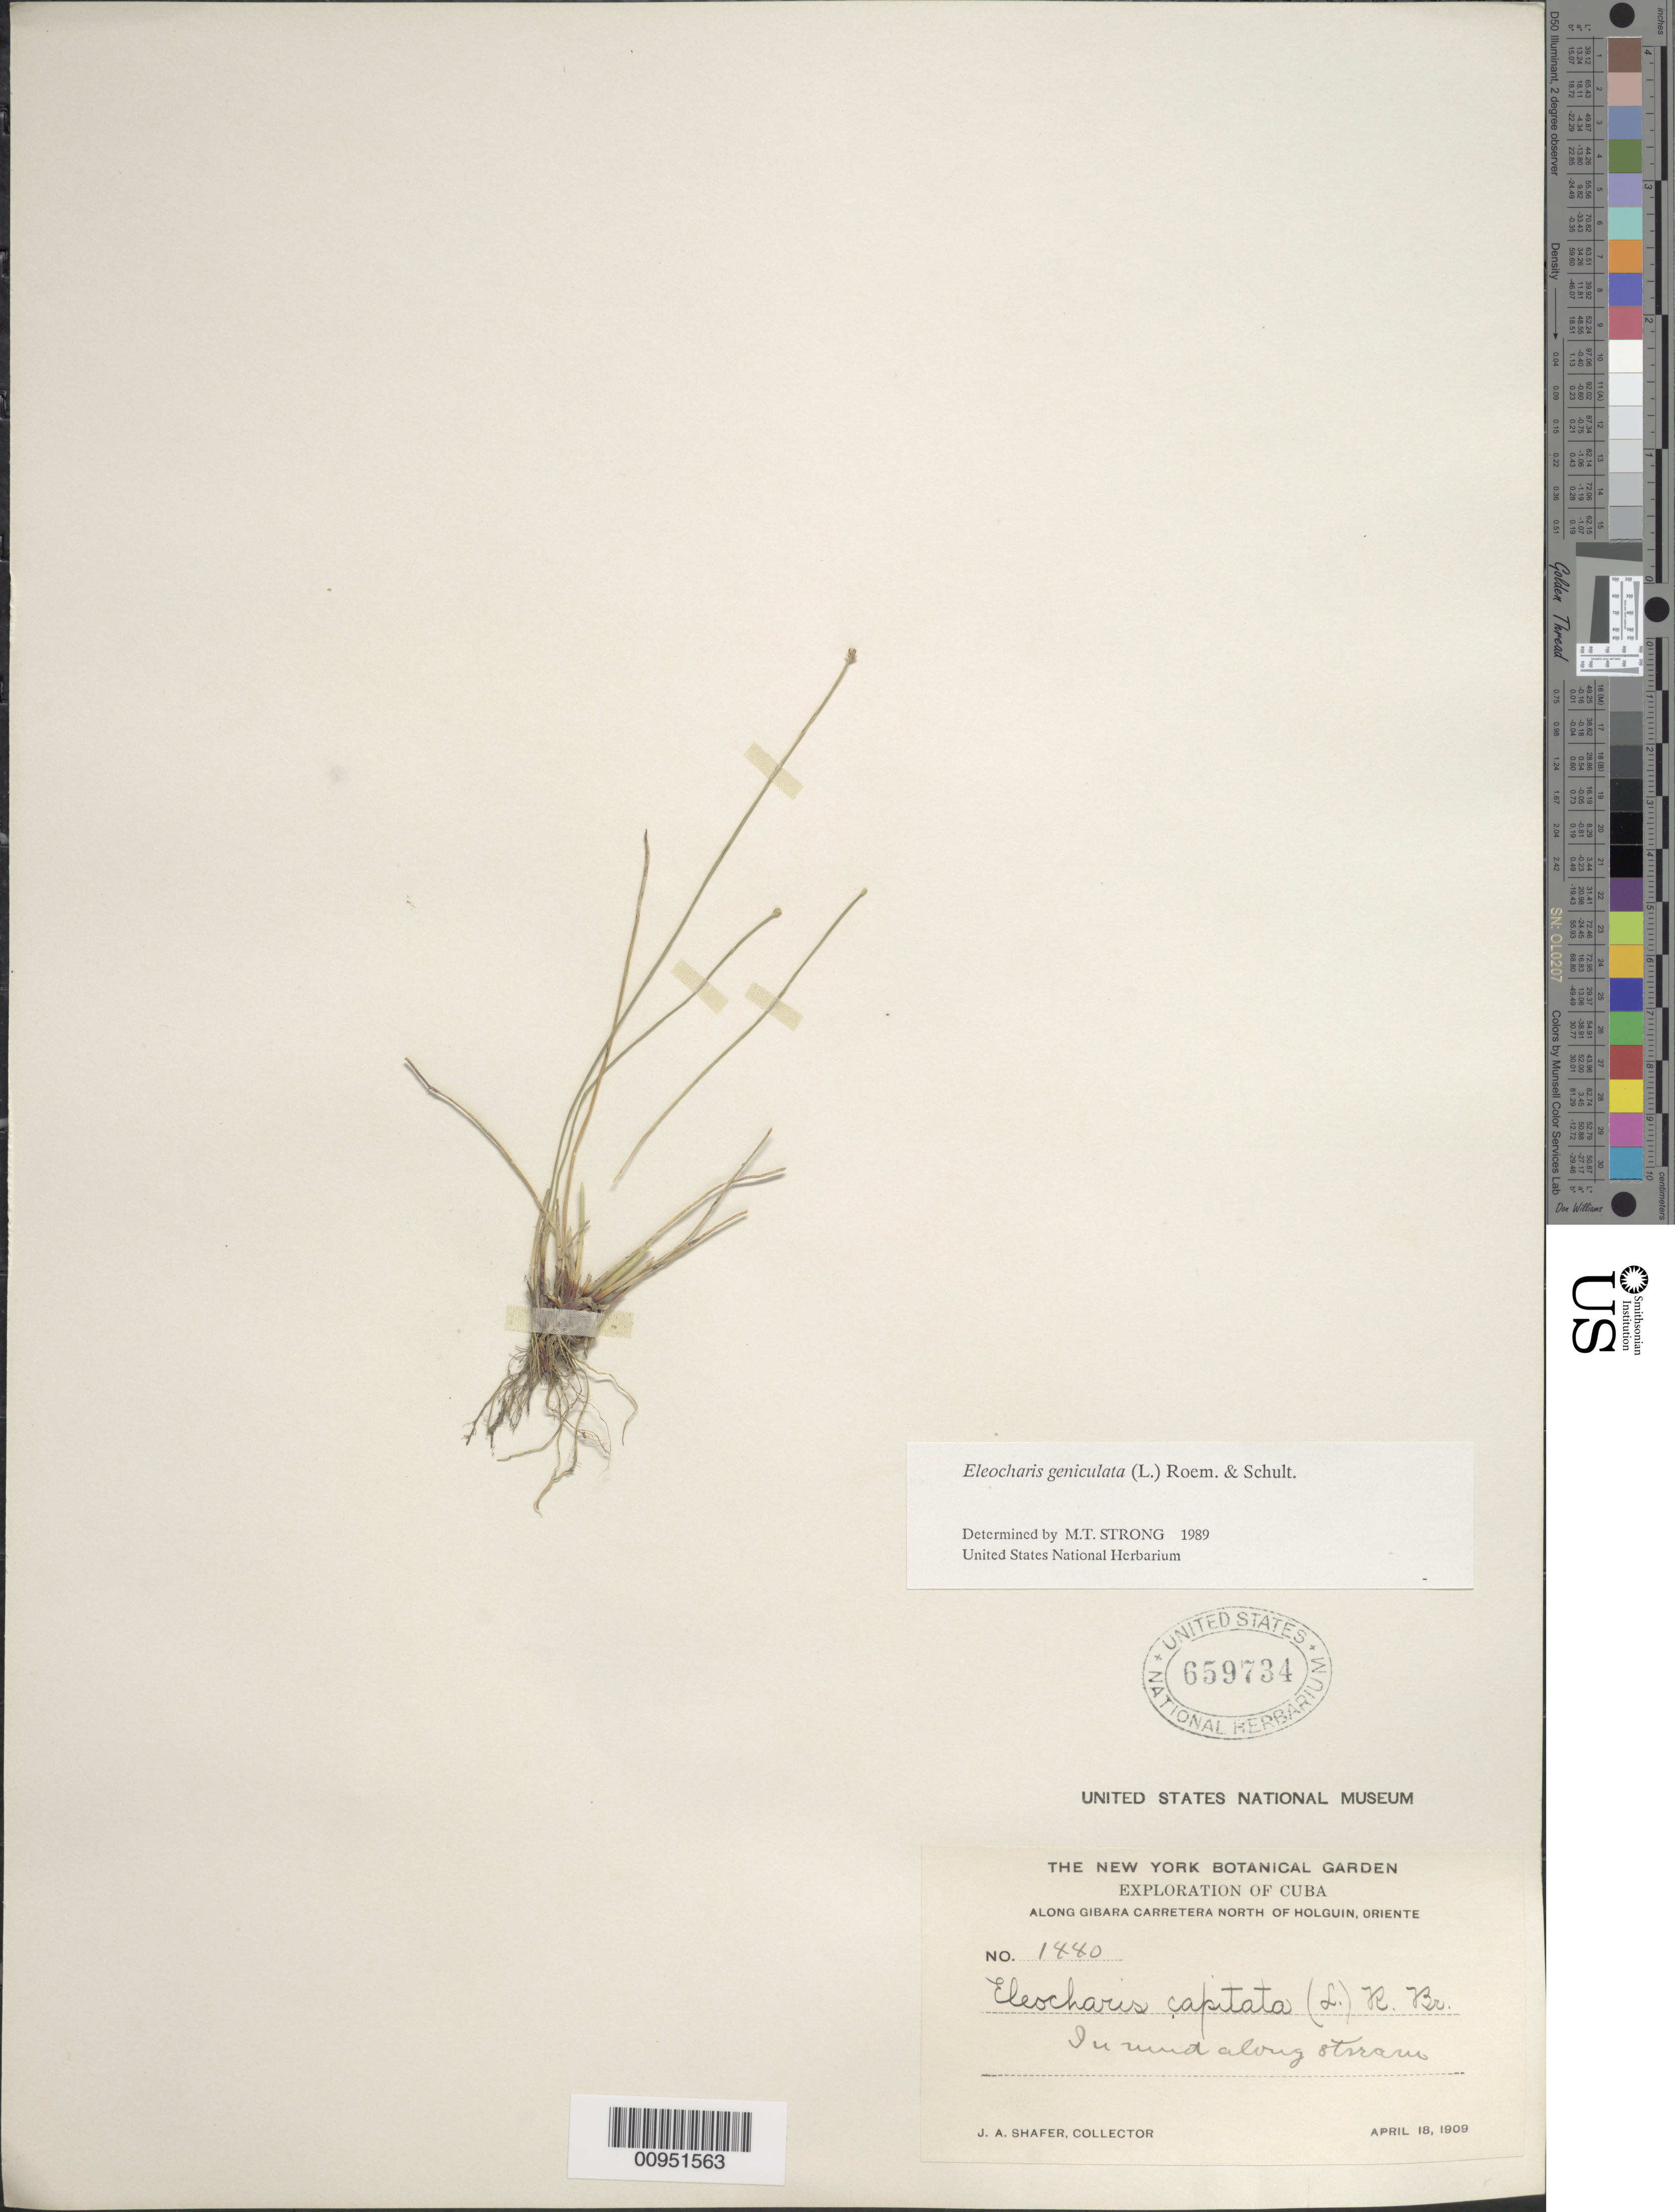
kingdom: Plantae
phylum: Tracheophyta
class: Liliopsida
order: Poales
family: Cyperaceae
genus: Eleocharis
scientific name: Eleocharis geniculata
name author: (L.) Roem. & Schult.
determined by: Strong, M. T., (US), Smithsonian Institution - National Museum of Natural History (UNITED STATES)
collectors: J. A. Shafer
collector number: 1440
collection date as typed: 18 Apr 1909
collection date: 1909-04-18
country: Cuba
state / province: Holguín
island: Cuba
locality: Along Gibara Carretera, North of Holguin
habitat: In mud along stream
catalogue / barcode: US 659734